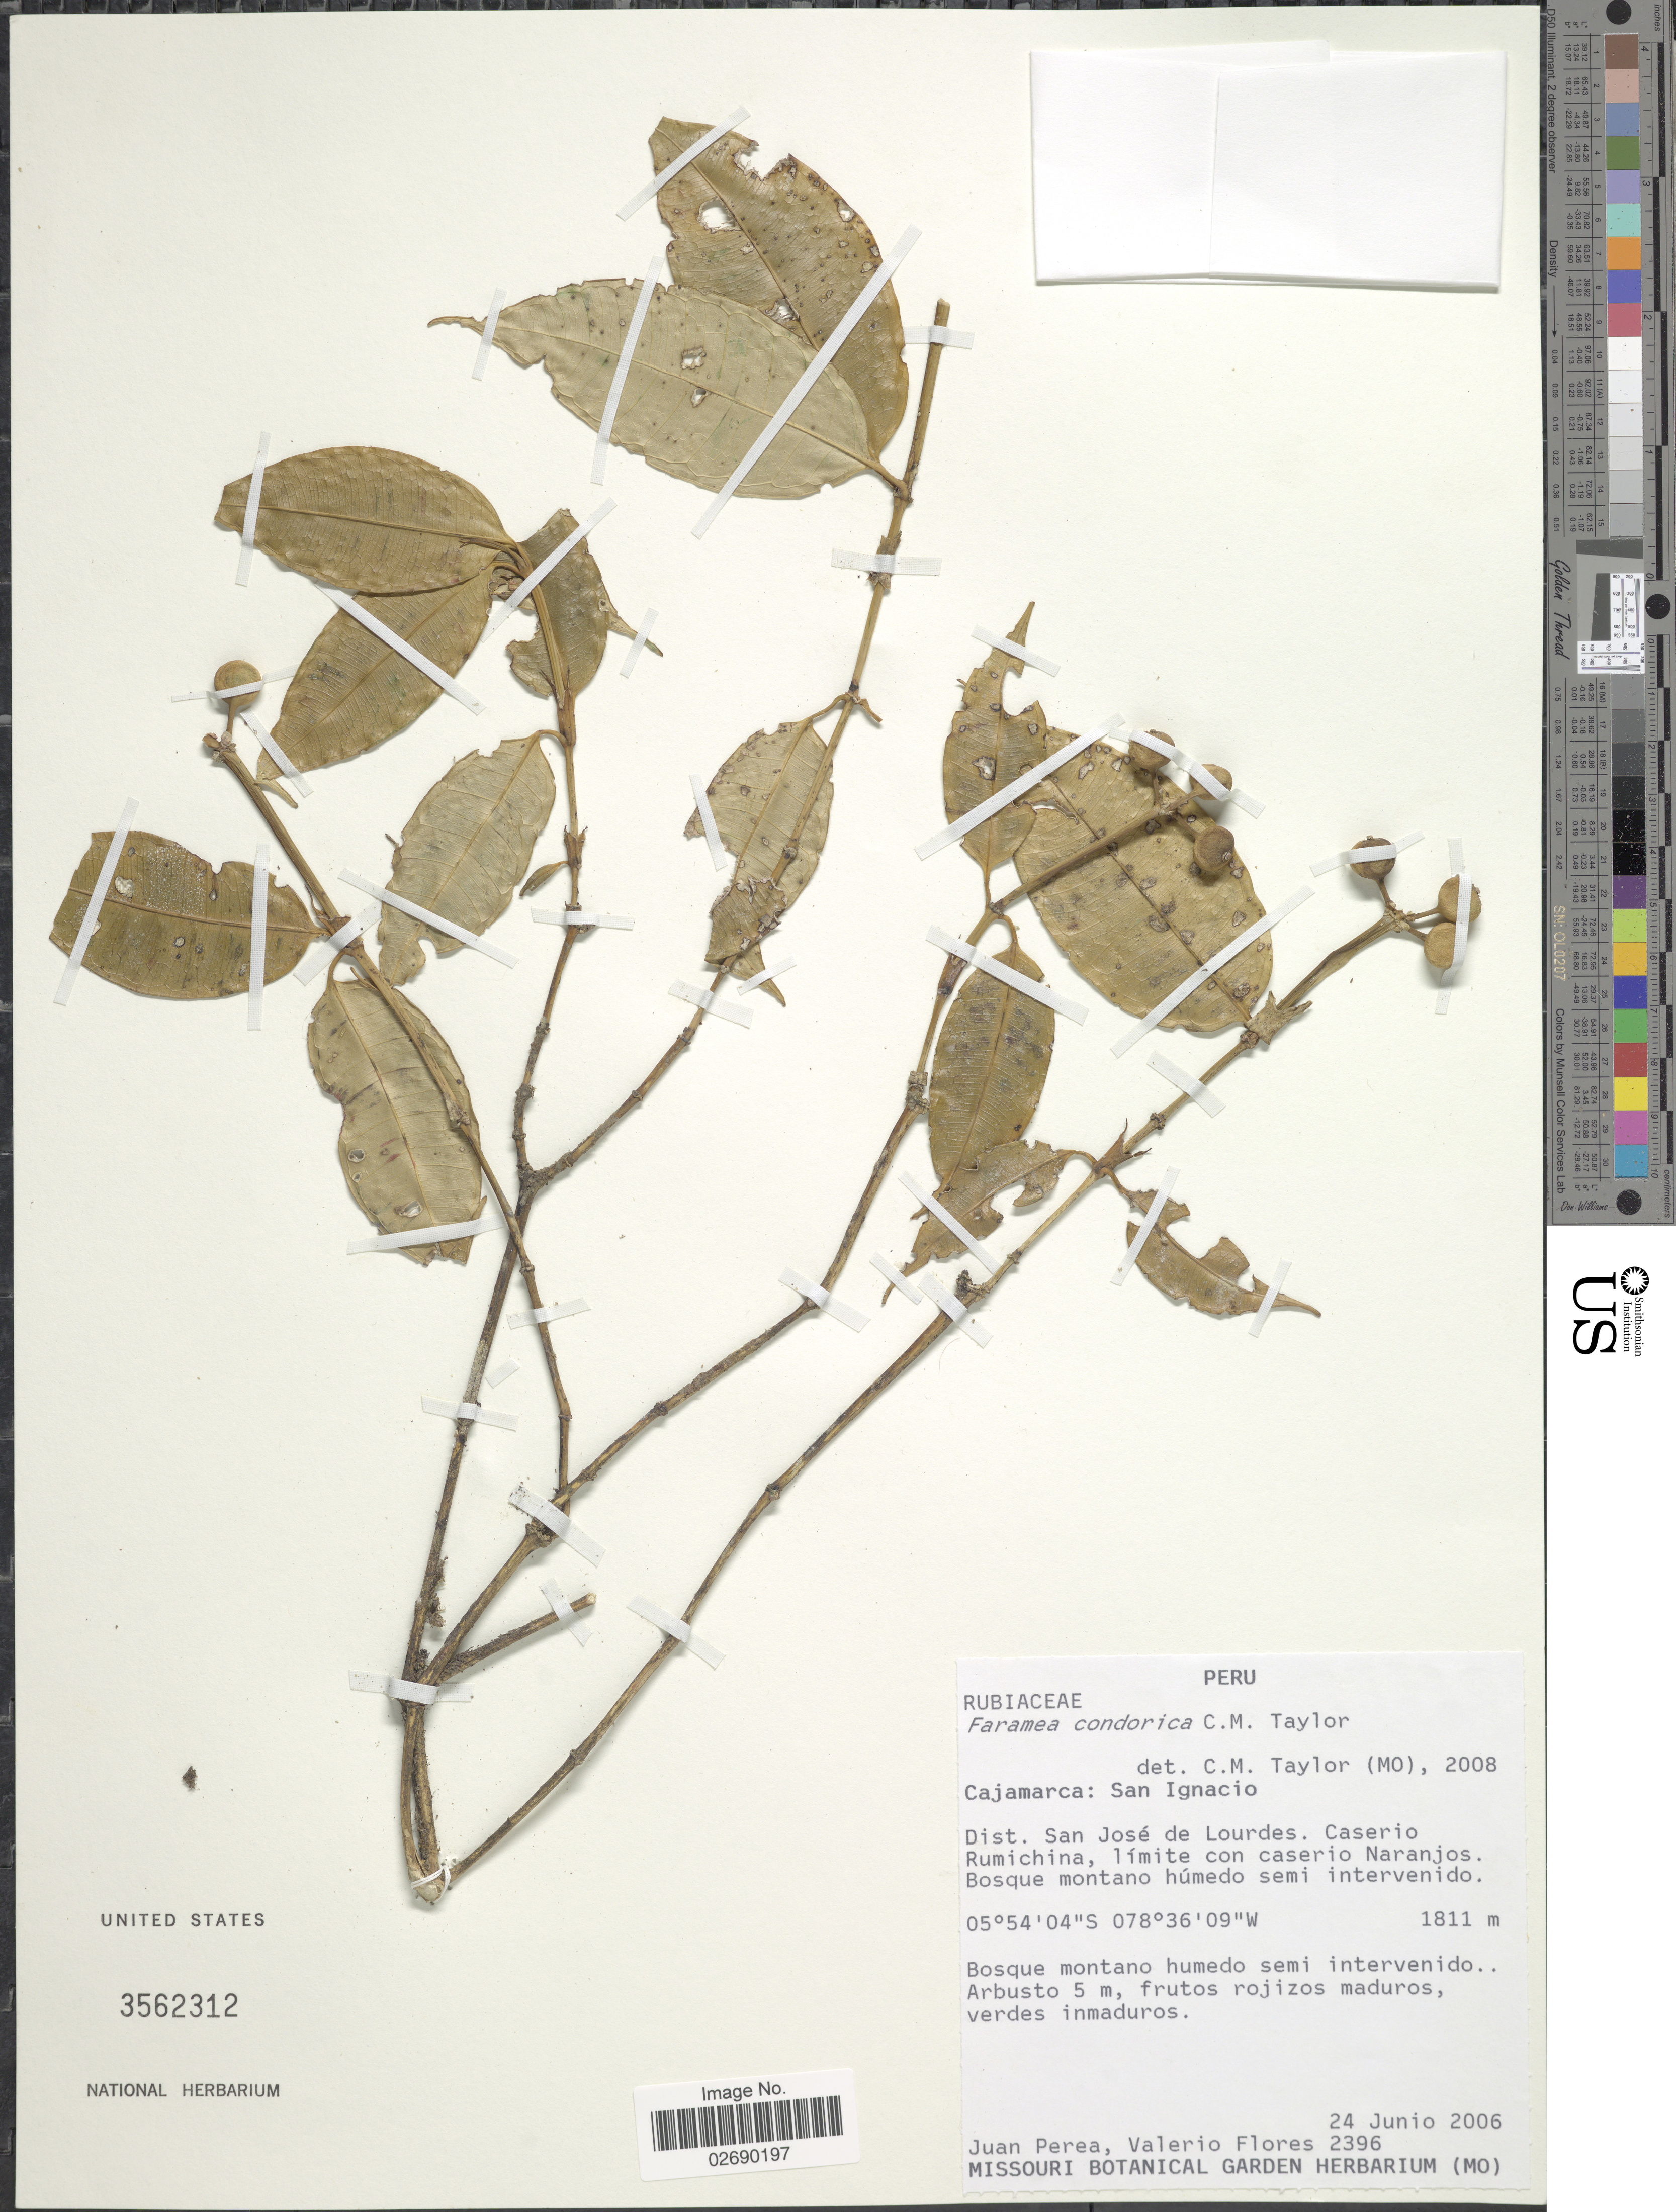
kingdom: Plantae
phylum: Tracheophyta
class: Magnoliopsida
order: Gentianales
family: Rubiaceae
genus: Faramea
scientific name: Faramea condorica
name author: C.M. Taylor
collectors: J. Perea & V. Flores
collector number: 2396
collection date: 2006-06-24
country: Peru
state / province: Cajamarca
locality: San Ignacio, Dist. San José de Lourdes. caserio Rumichina, límite con caserio Naranjos. Bosque montano húmedo semi intervenido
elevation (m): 1811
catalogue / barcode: US 3562312